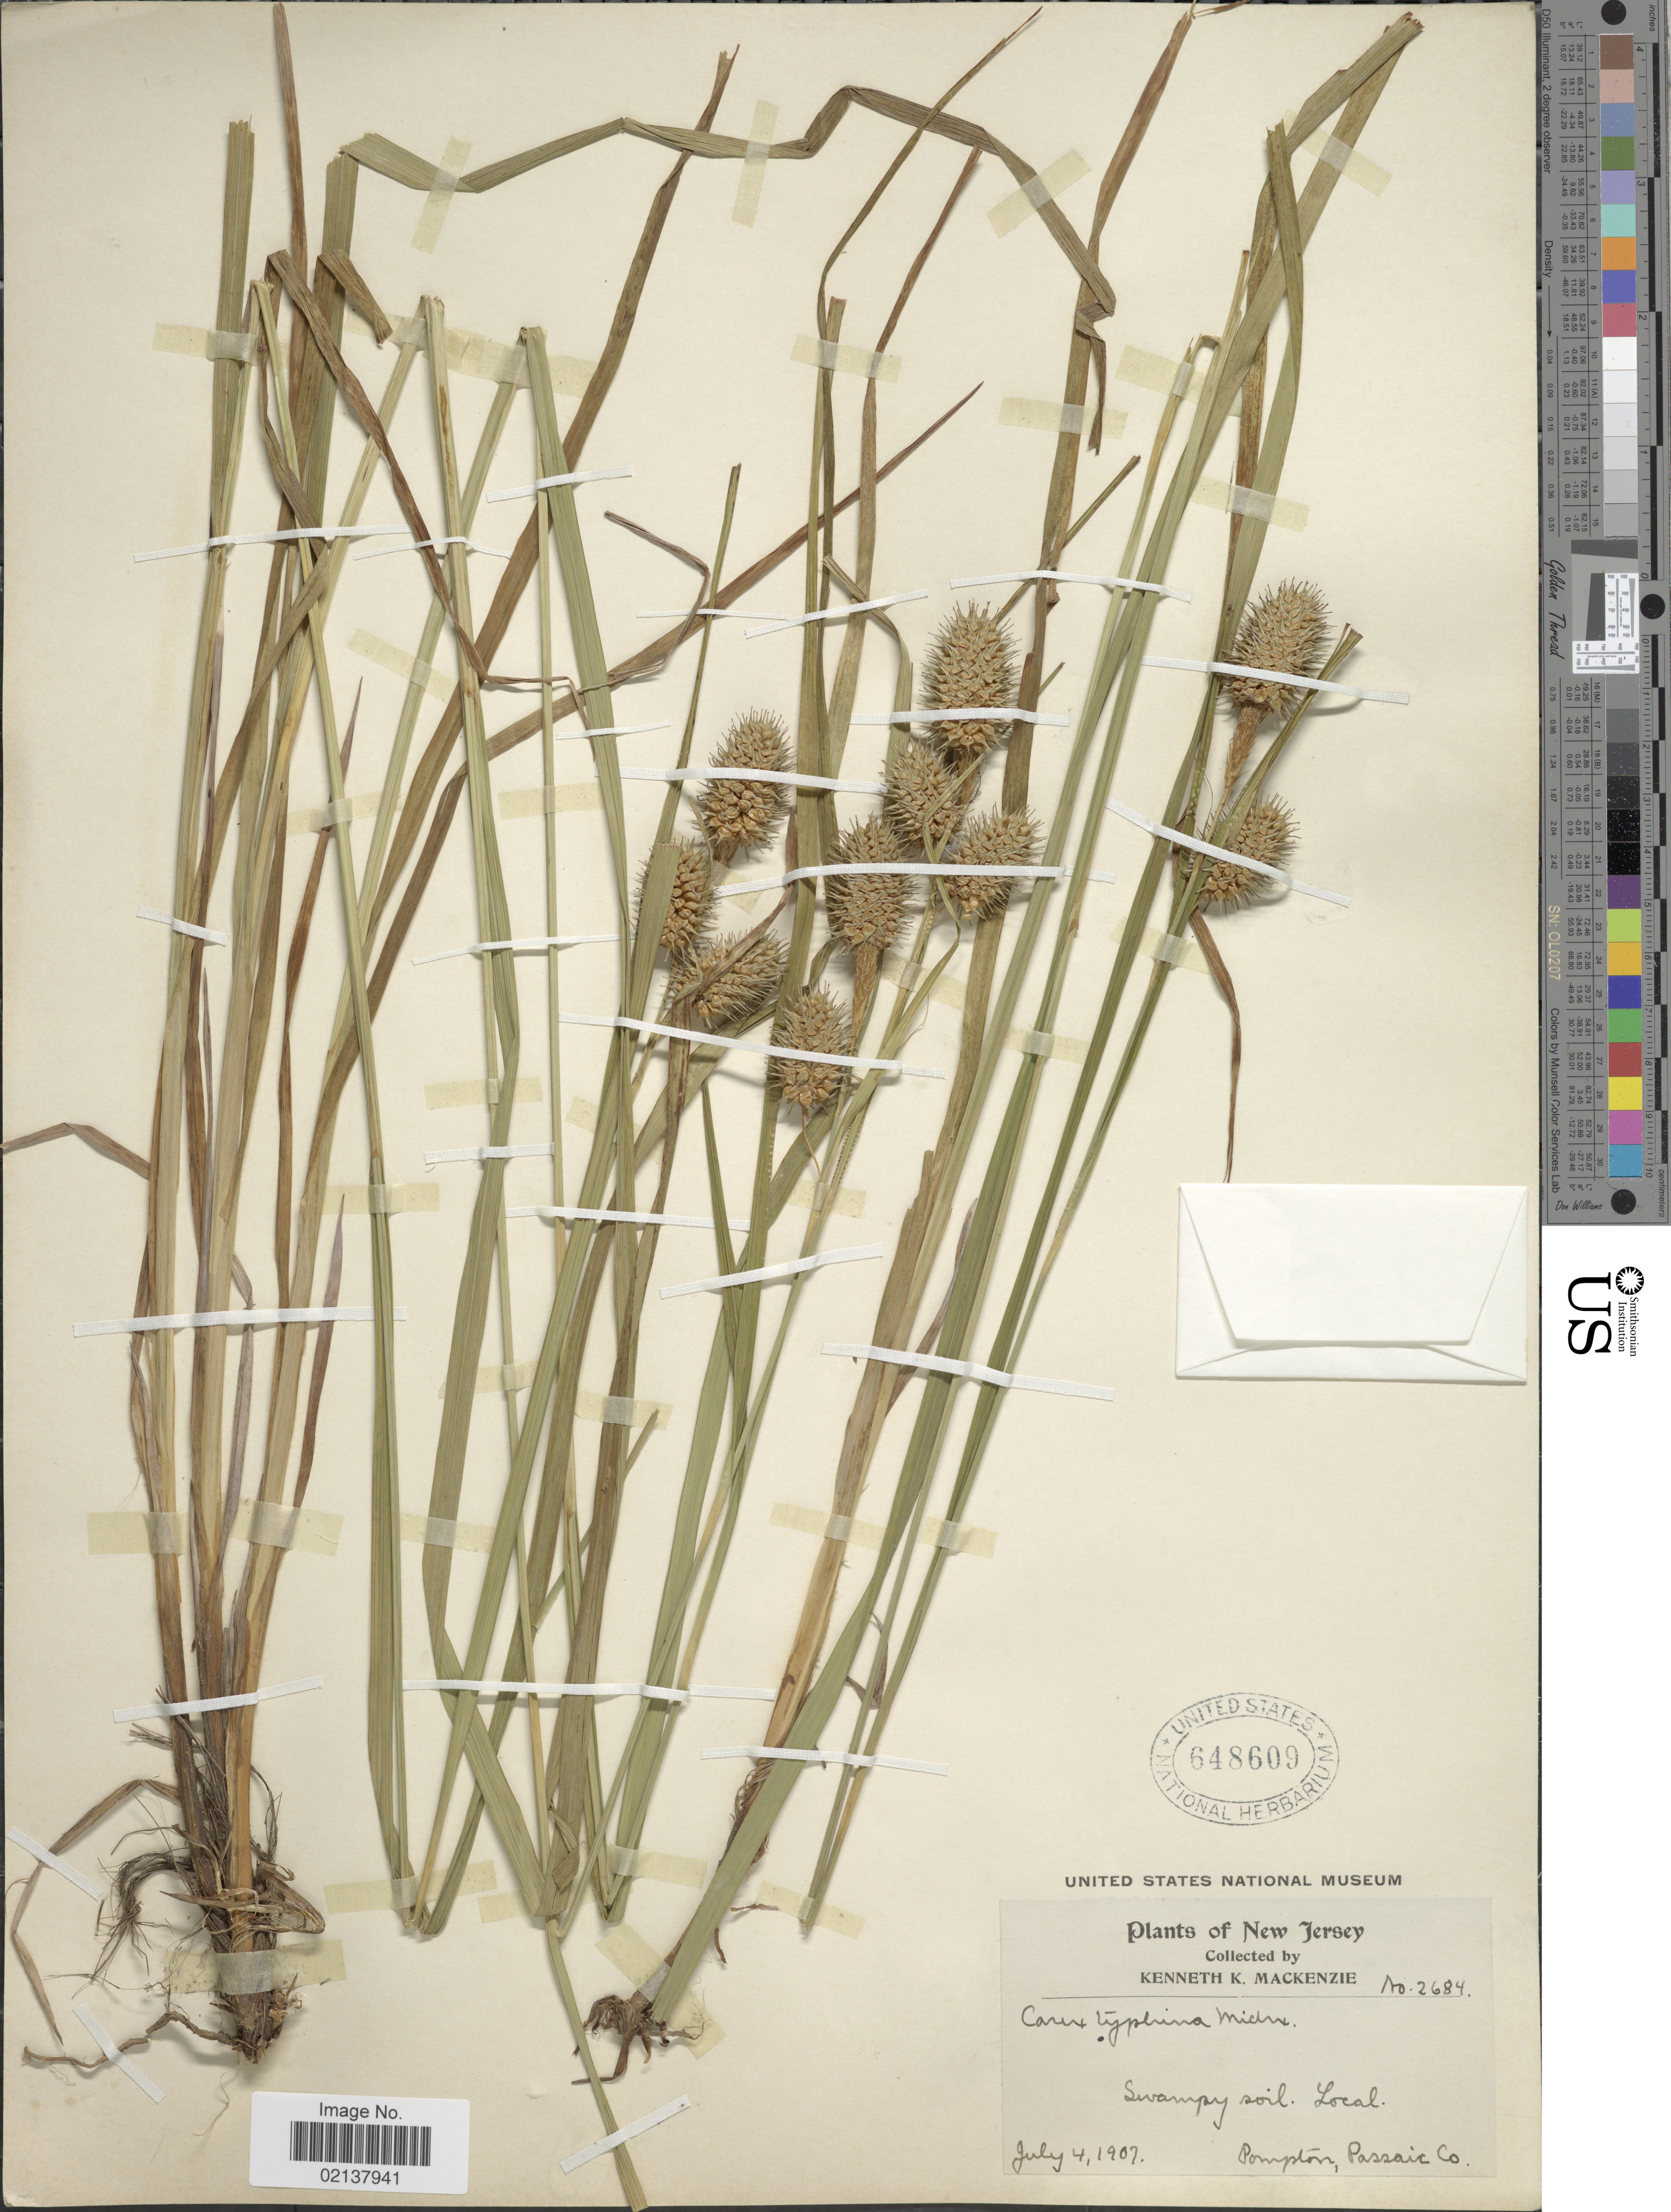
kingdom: Plantae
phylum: Tracheophyta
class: Liliopsida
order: Poales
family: Cyperaceae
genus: Carex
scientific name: Carex typhina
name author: Michx.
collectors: K. K. Mackenzie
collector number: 2684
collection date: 1907-07-04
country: United States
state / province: New Jersey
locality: New Jersey, Swampy soil, Local. Pomton, Passaic Co.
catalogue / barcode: US 648609